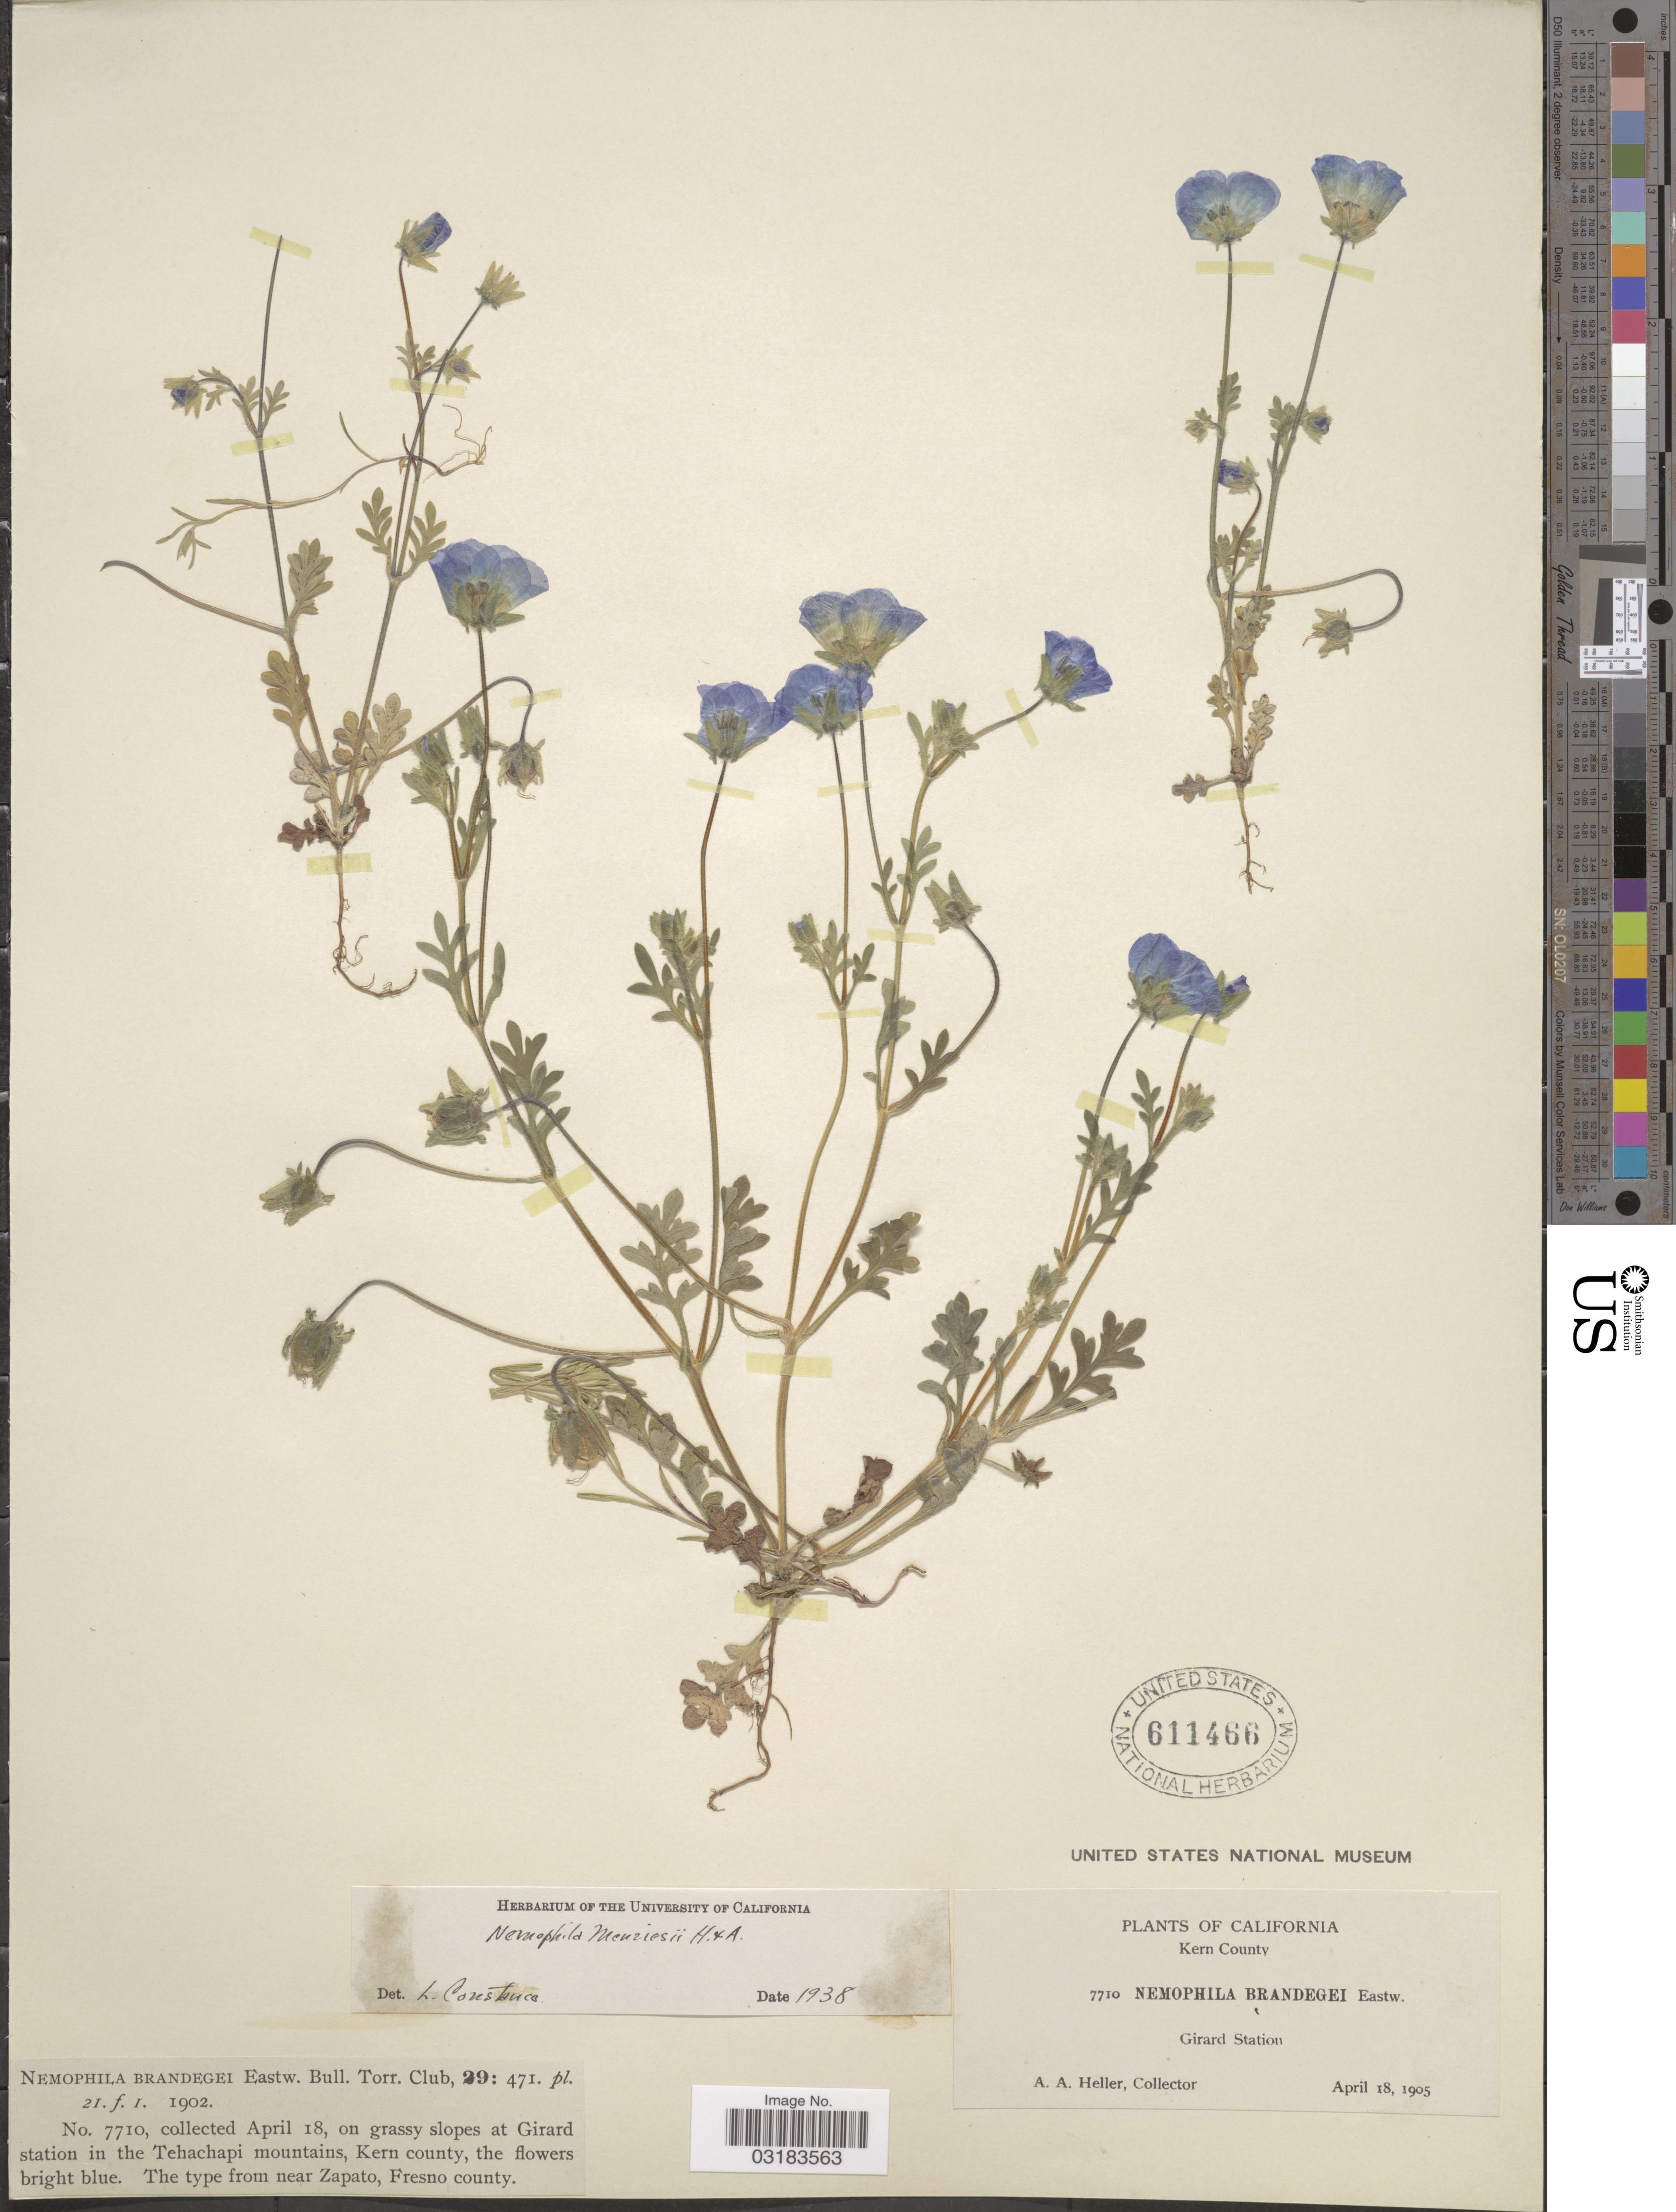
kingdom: Plantae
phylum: Tracheophyta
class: Magnoliopsida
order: Boraginales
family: Hydrophyllaceae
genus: Nemophila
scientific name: Nemophila menziesii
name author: Hook. & Arn.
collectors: A. A. Heller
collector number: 7710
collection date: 1905-04-18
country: United States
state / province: California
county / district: Kern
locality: On grassy slopes at Girard station in the Tehachapi mountains, Kern county.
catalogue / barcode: US 611466